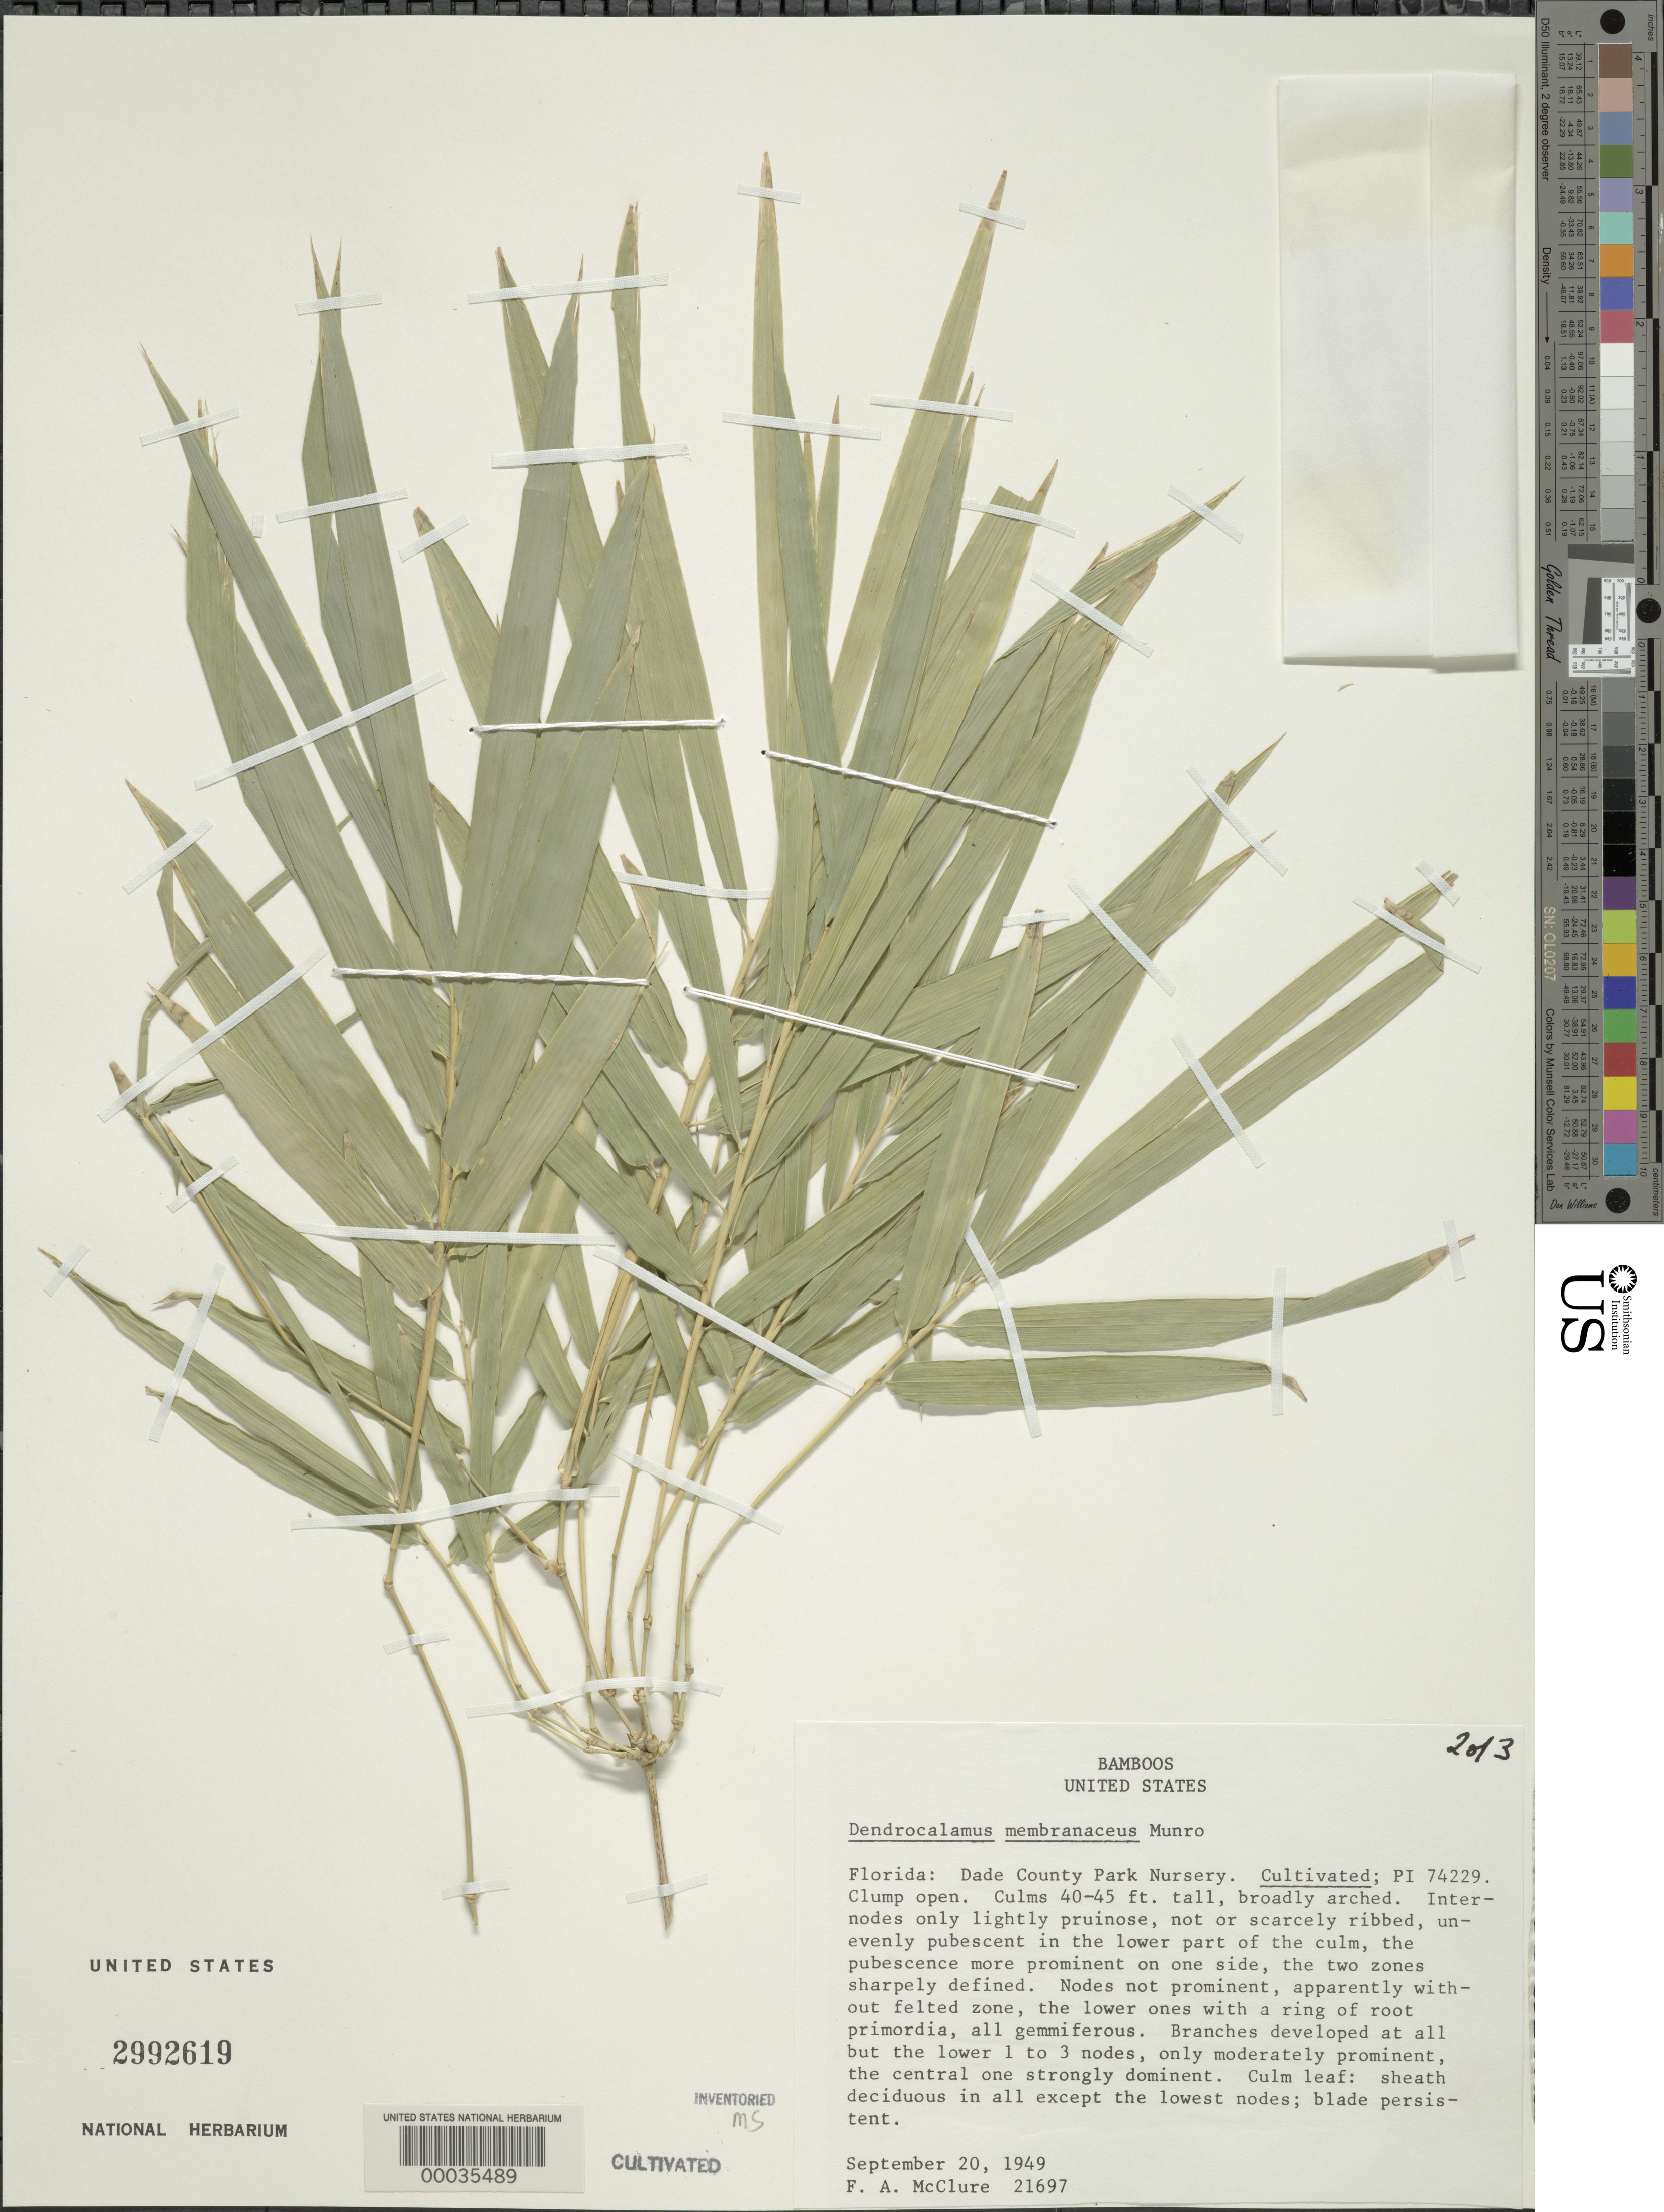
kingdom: Plantae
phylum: Tracheophyta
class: Liliopsida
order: Poales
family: Poaceae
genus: Dendrocalamus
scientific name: Dendrocalamus membranaceus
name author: Munro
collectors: F. A. McClure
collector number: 21697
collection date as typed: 20 Sep 1949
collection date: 1949-09-20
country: United States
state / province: Florida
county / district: Dade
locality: Dade county park nursery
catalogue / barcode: US 2992619